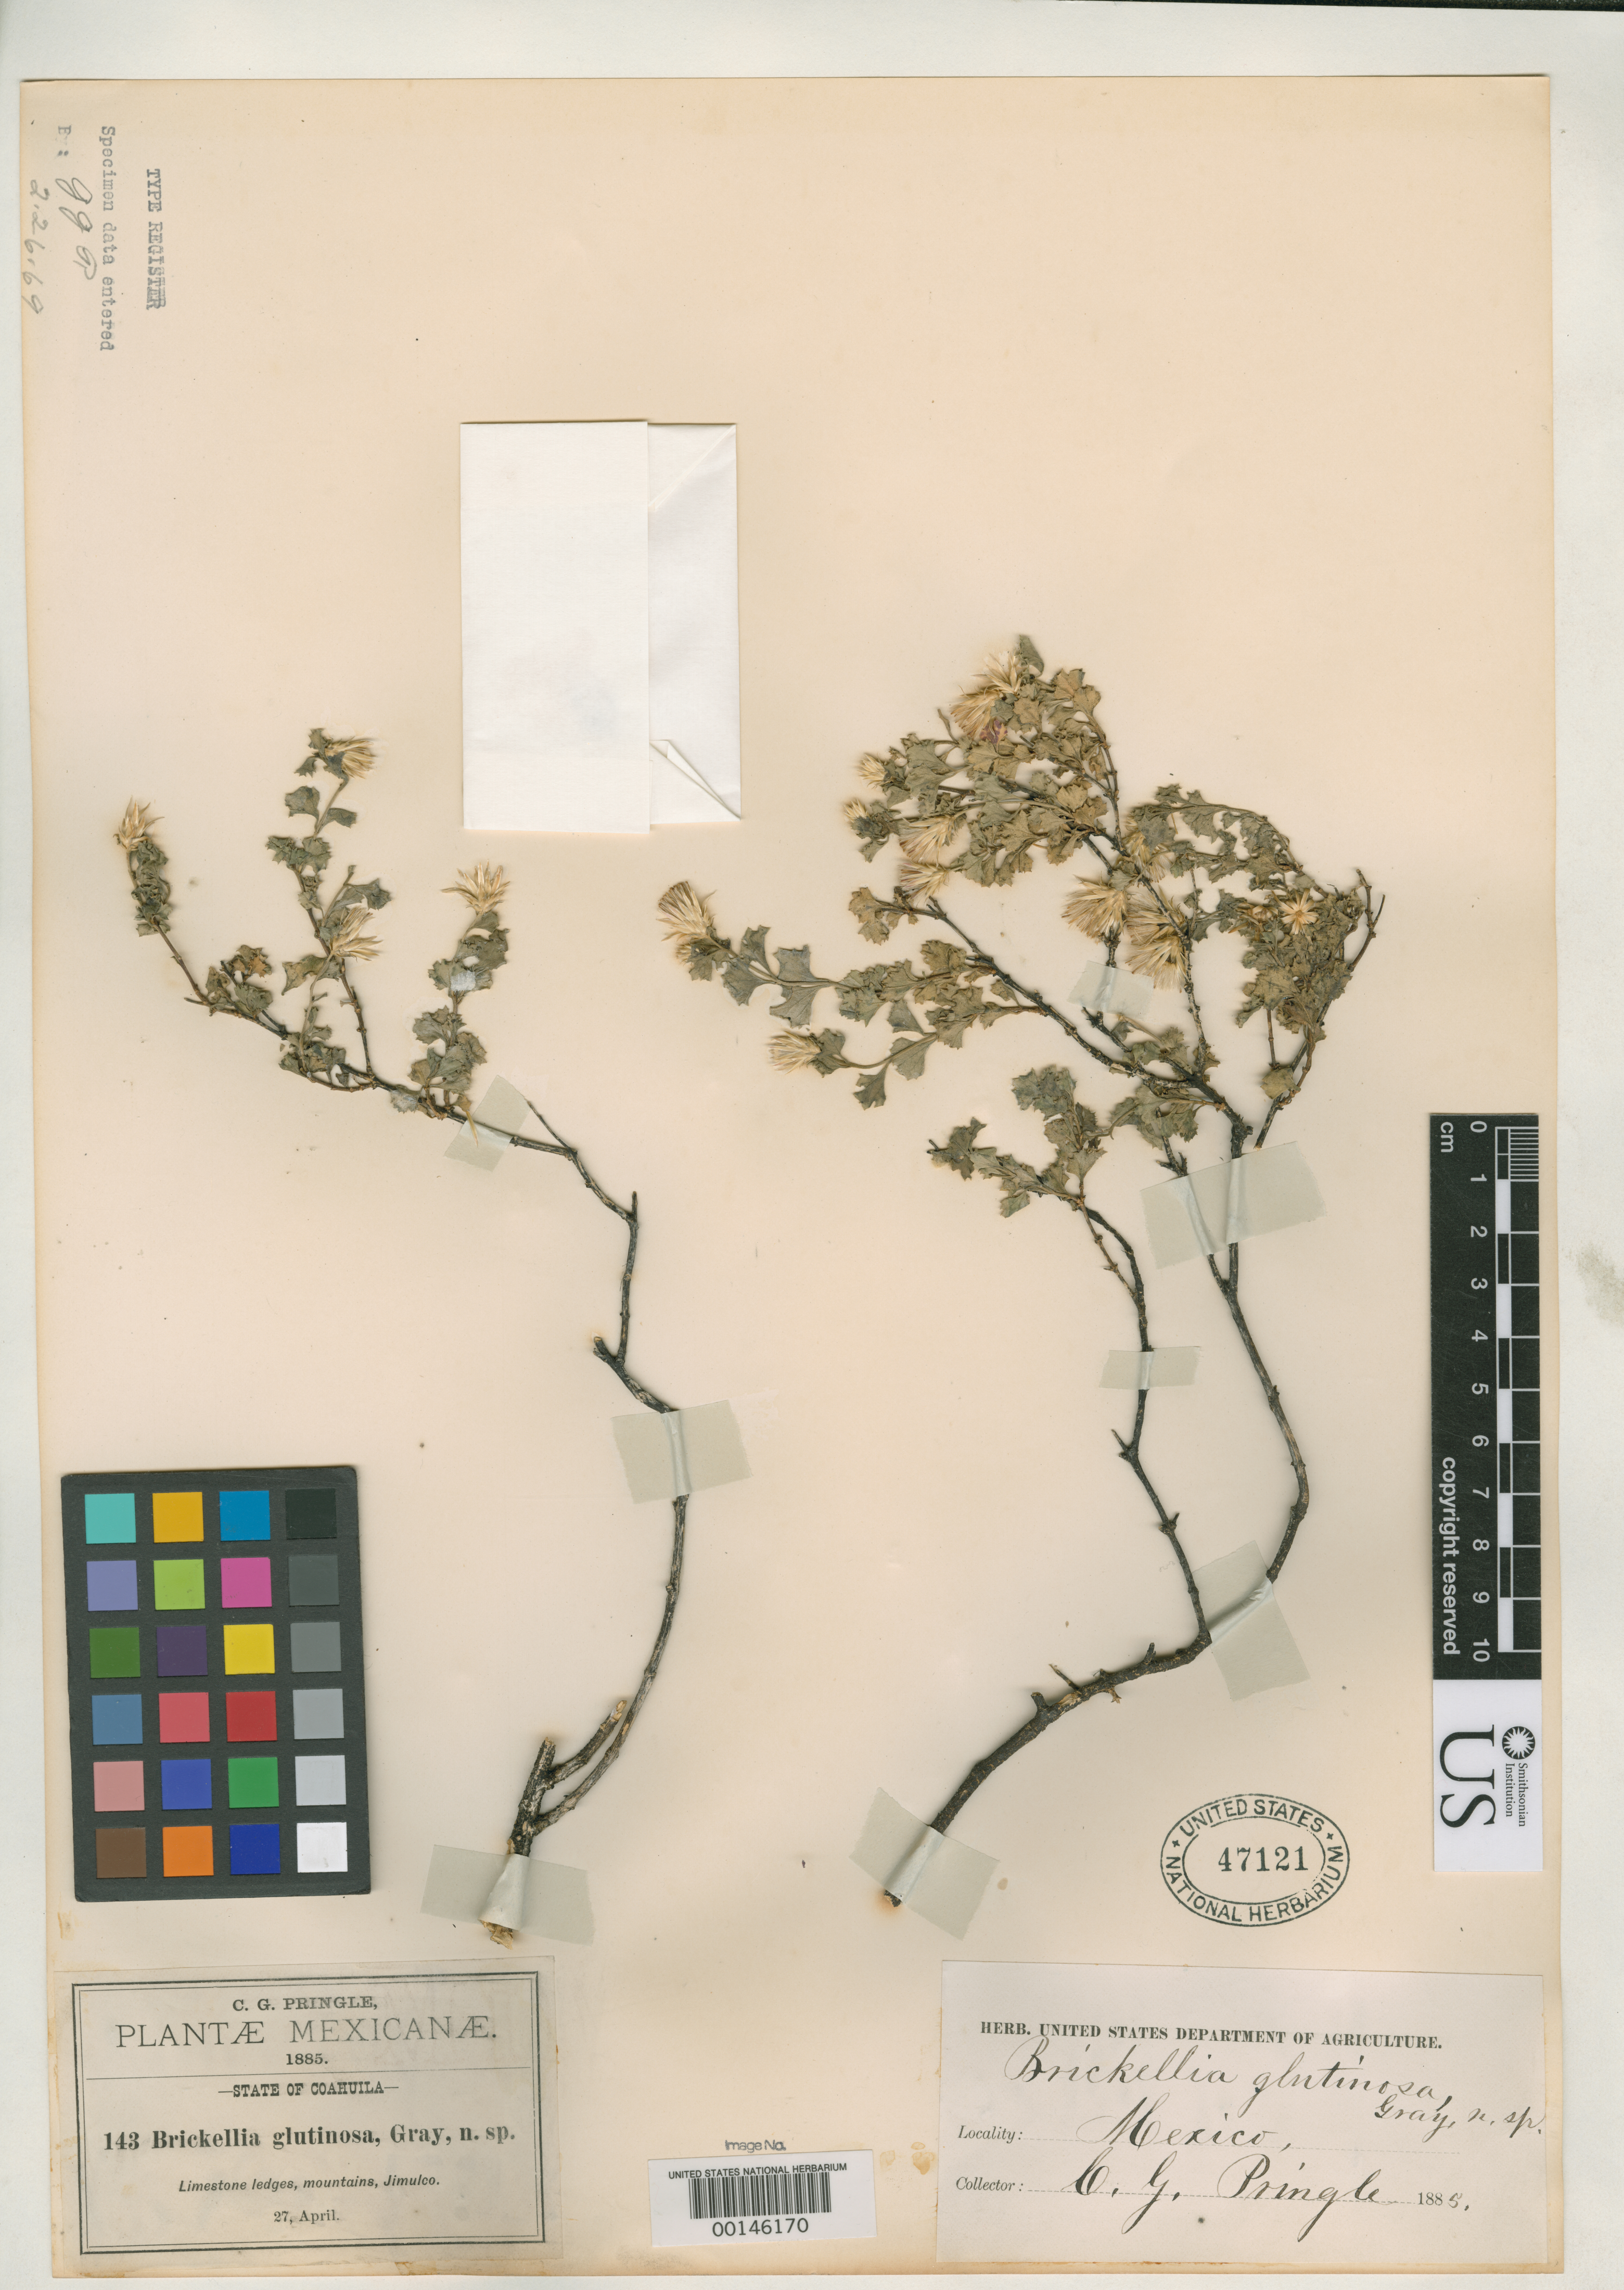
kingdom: Plantae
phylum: Tracheophyta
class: Magnoliopsida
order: Asterales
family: Asteraceae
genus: Brickellia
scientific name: Brickellia glutinosa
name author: A. Gray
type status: Isotype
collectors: C. G. Pringle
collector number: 143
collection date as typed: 27 Apr 1885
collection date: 1885-04-27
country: Mexico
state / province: Coahuila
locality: Jimulco.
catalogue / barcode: US 47121